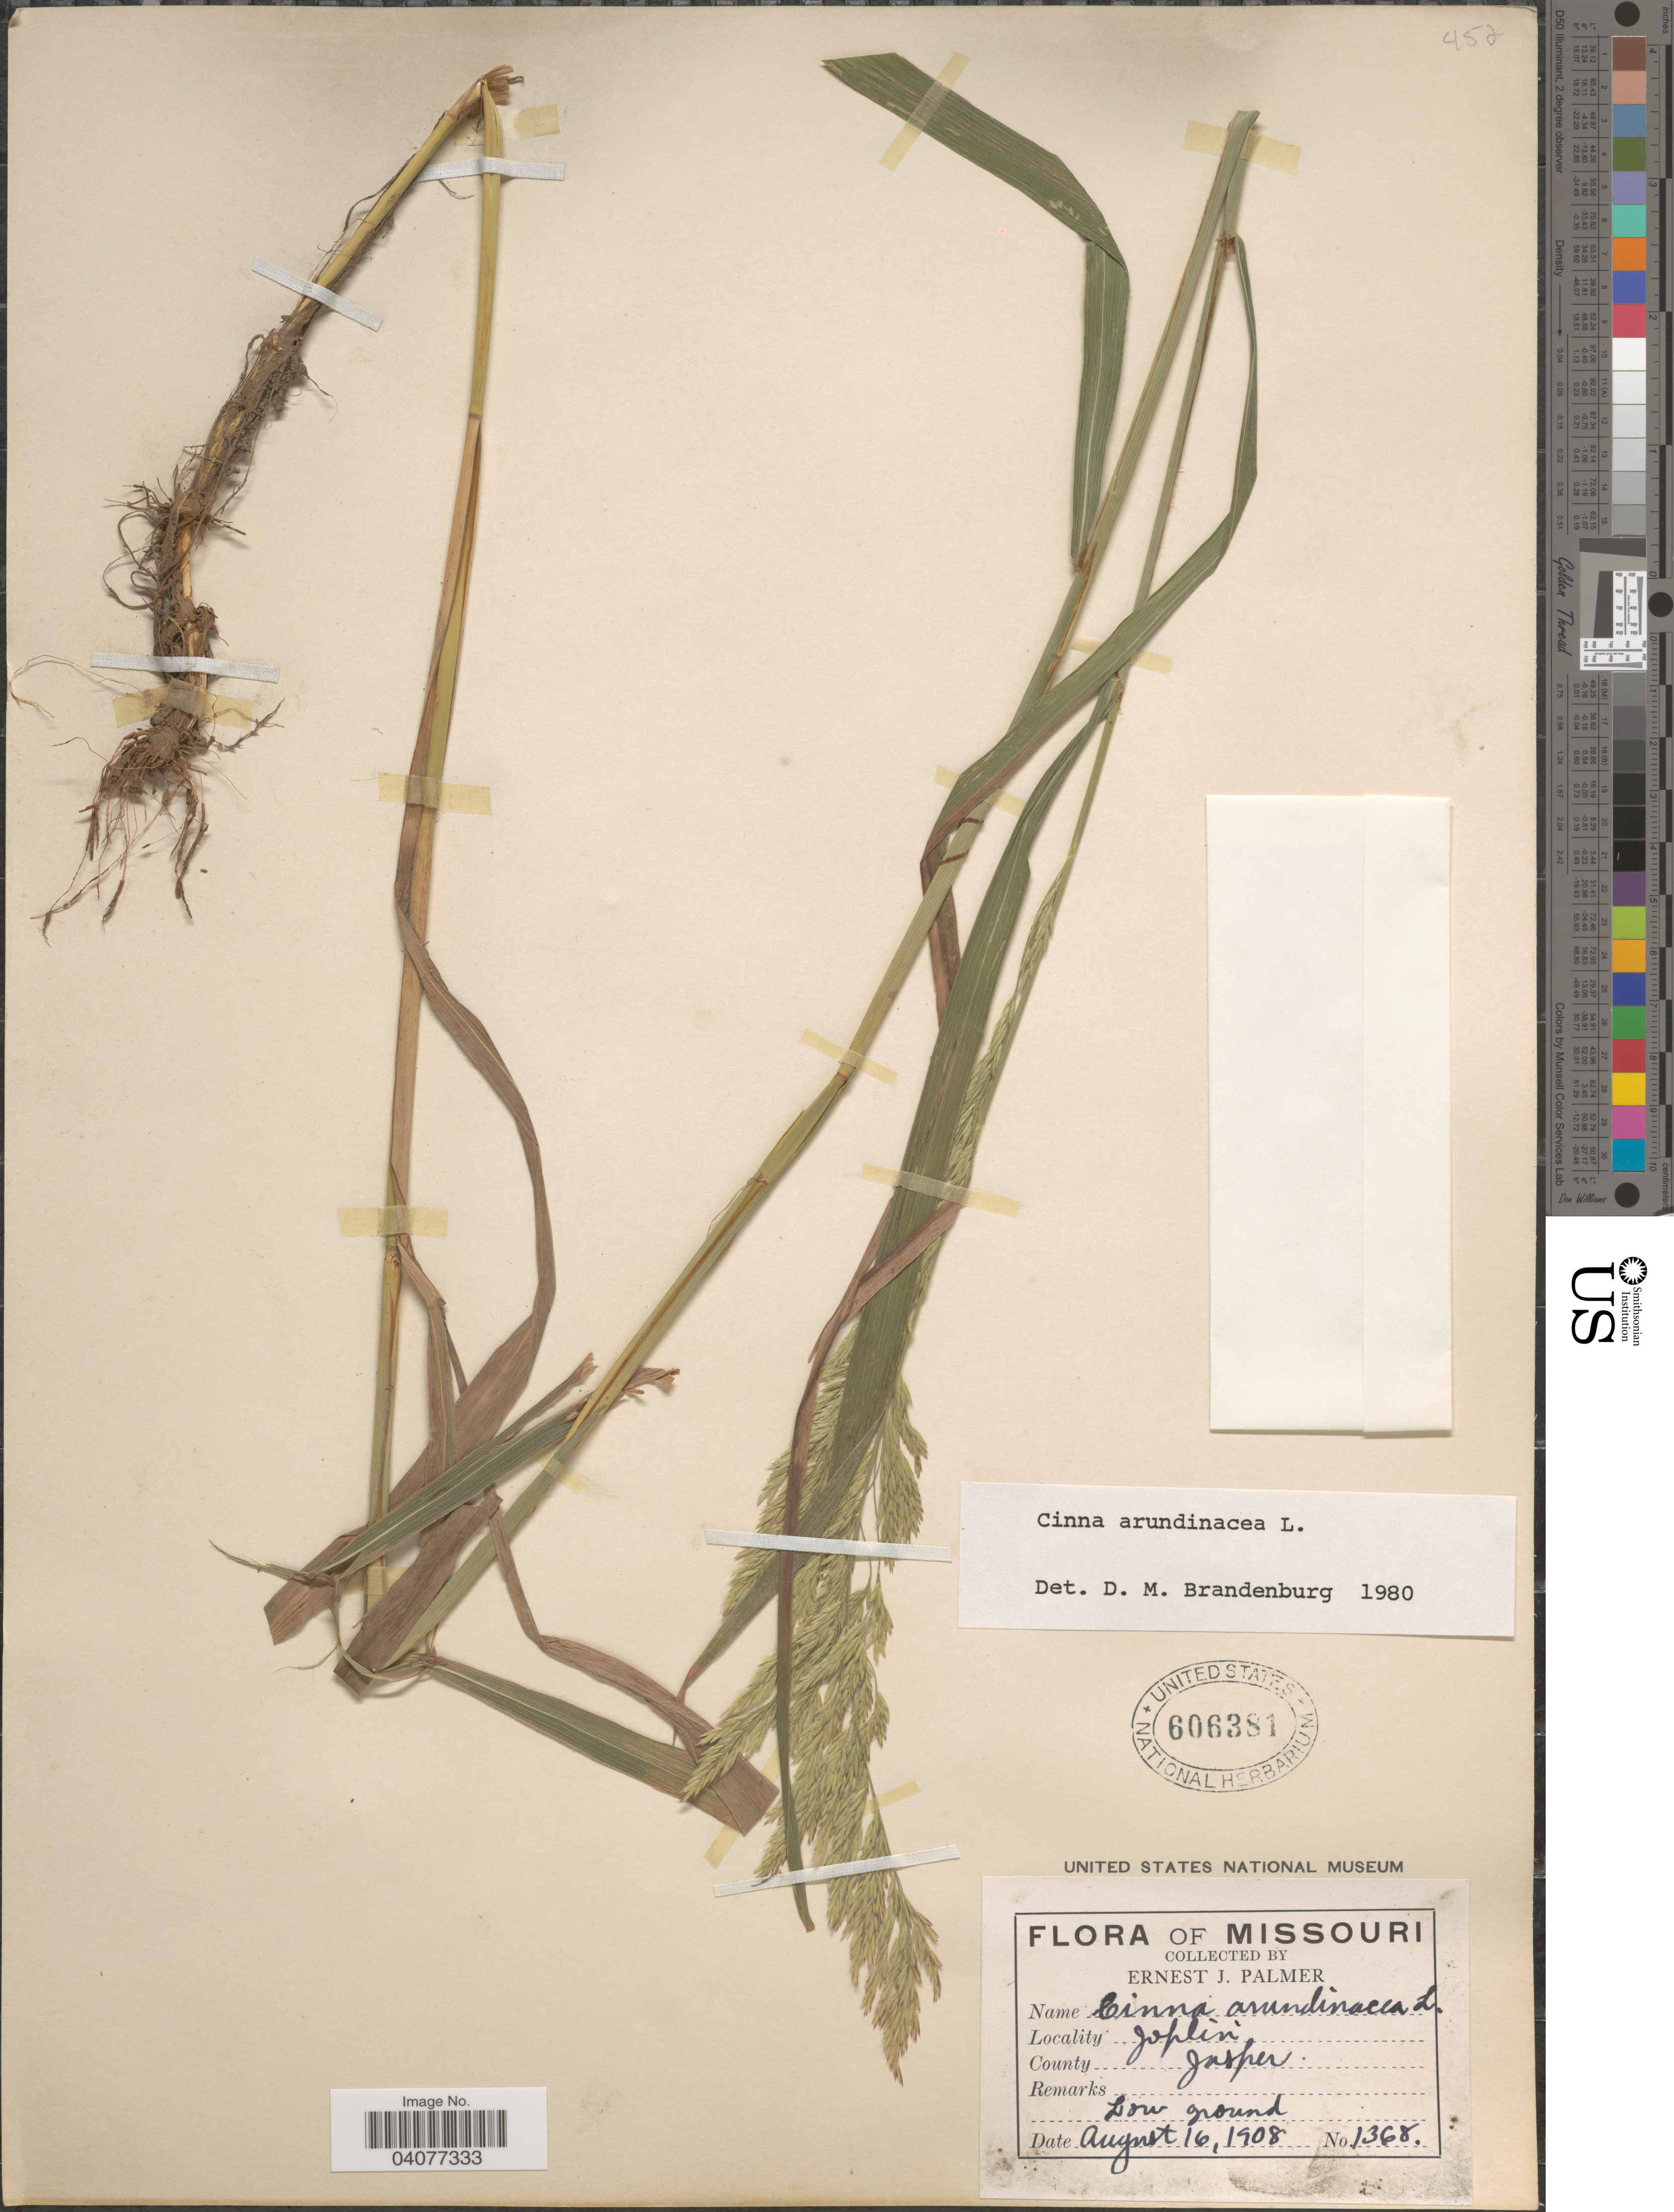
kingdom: Plantae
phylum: Tracheophyta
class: Liliopsida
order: Poales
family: Poaceae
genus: Cinna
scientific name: Cinna arundinacea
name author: L.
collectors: E. J. Palmer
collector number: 1368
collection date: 1908-08-16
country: United States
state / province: Missouri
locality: Joplin. County Jasper.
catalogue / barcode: US 606381